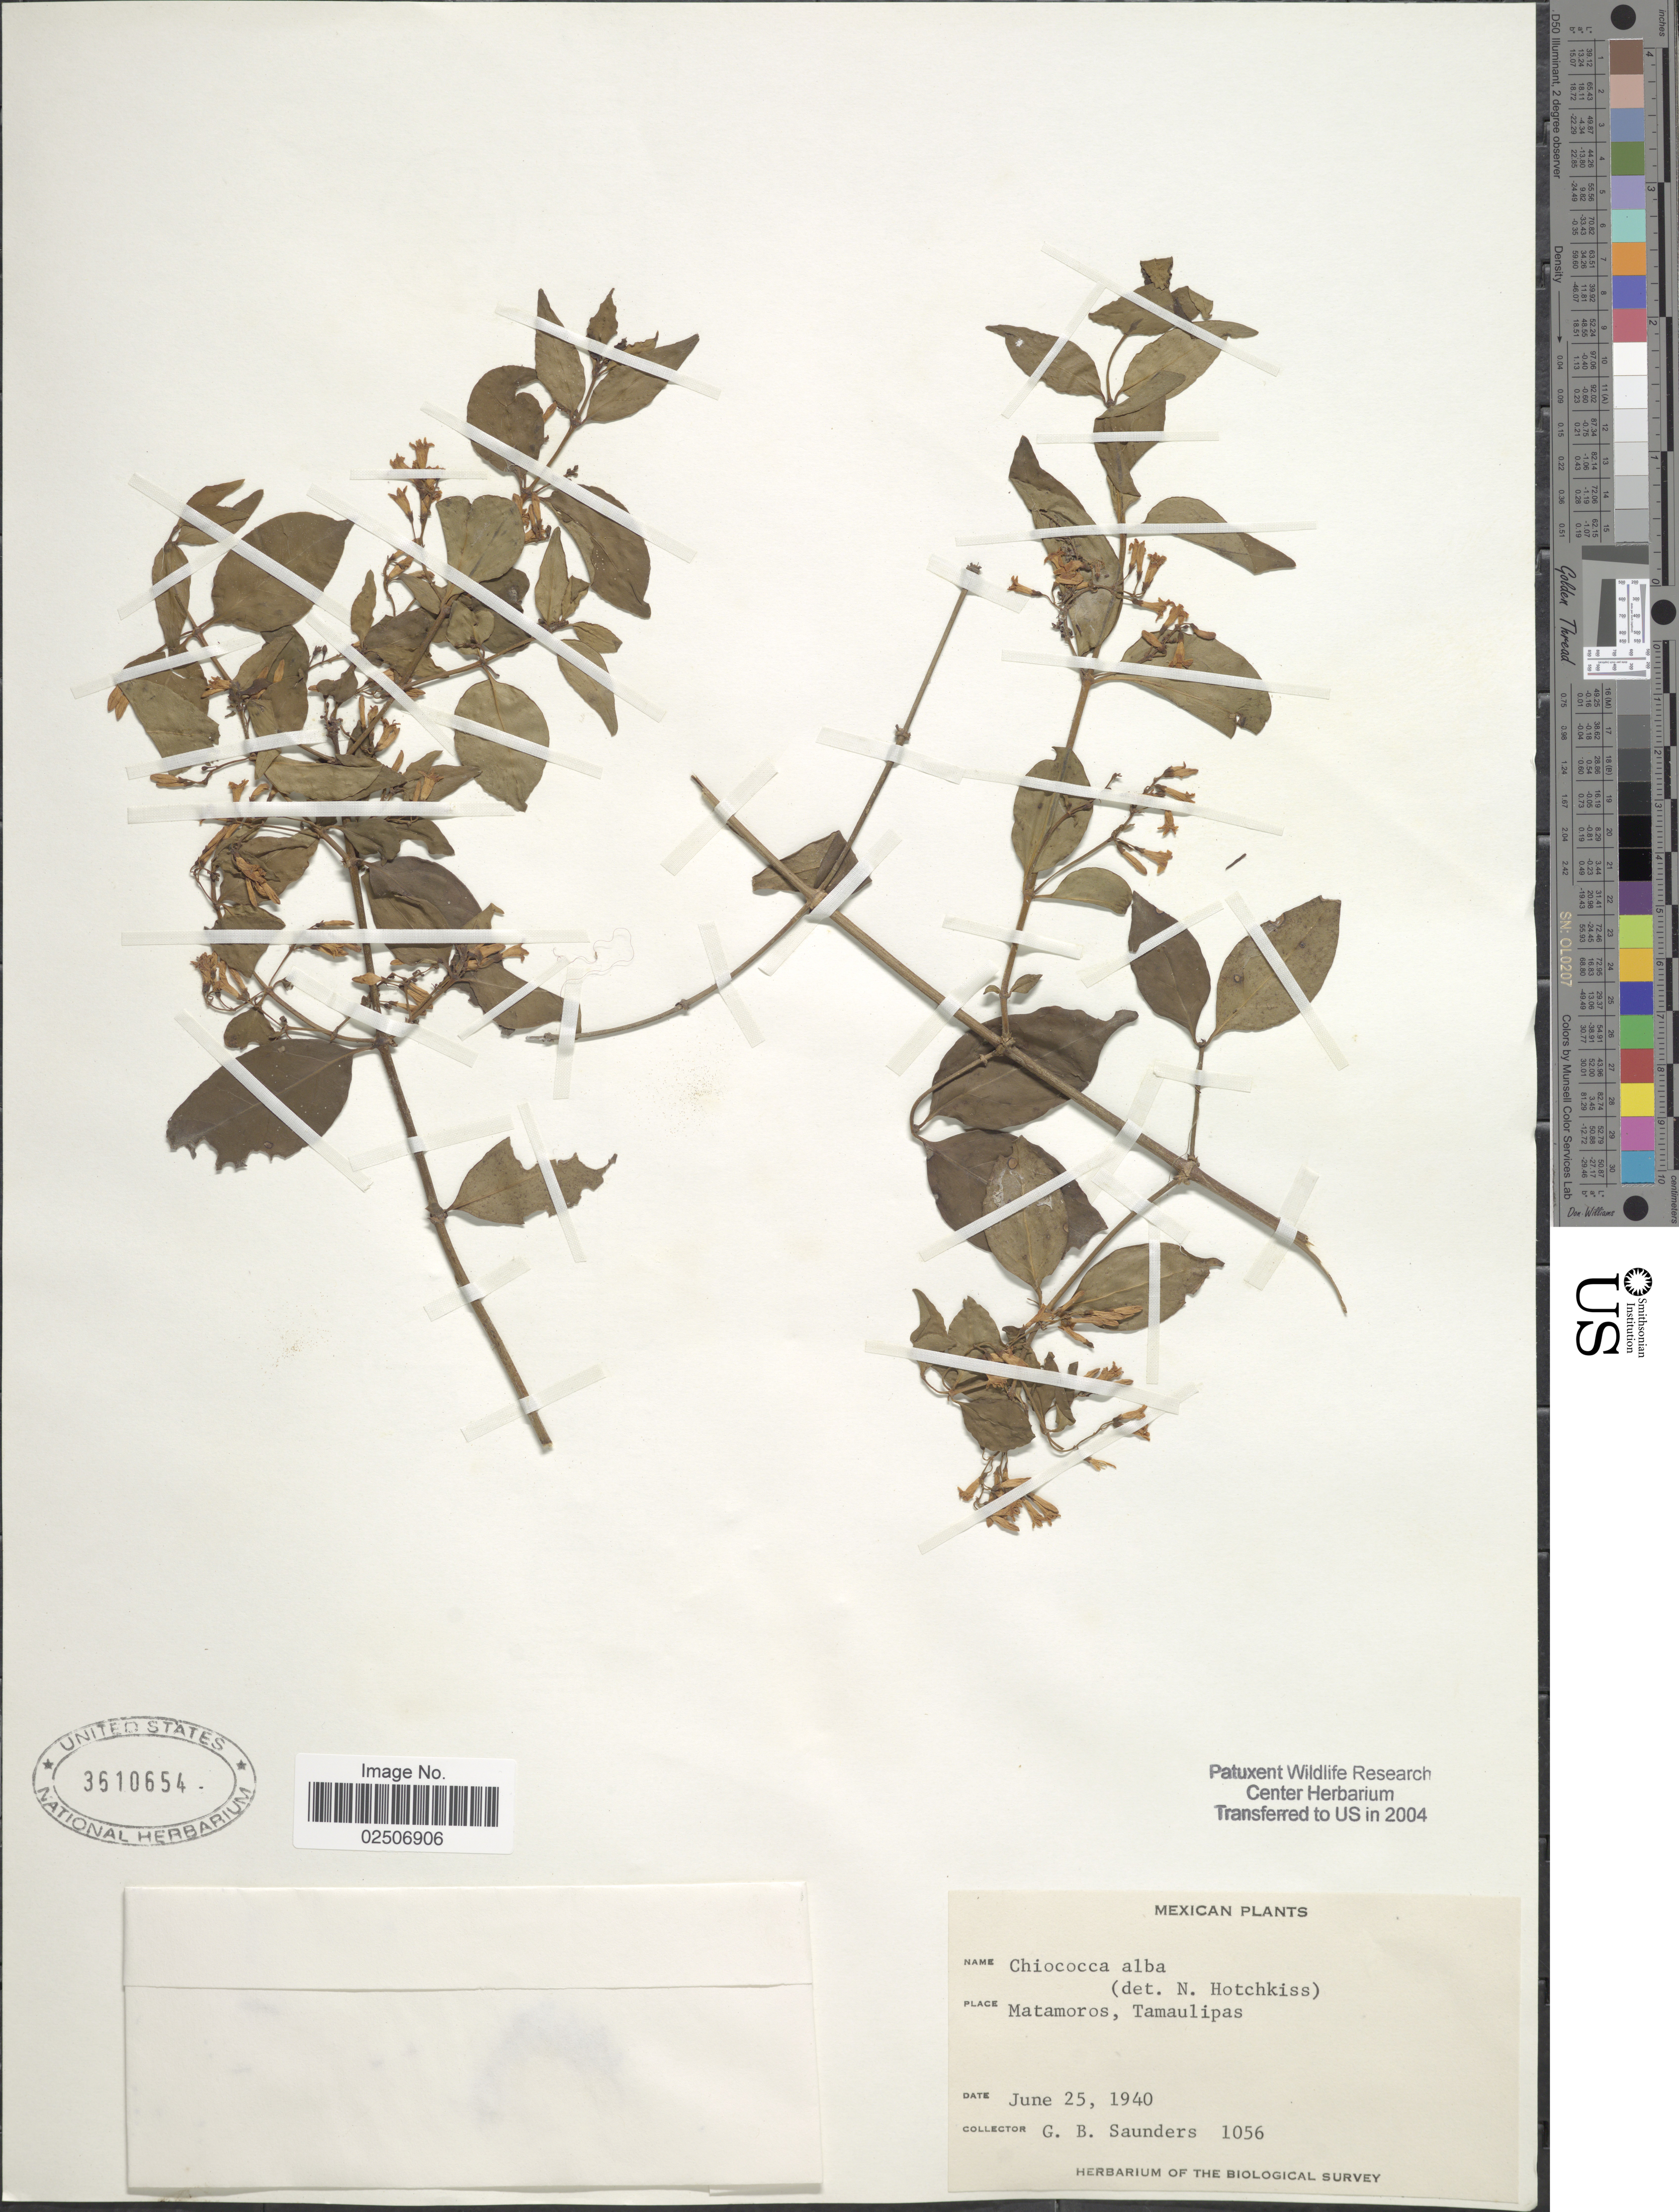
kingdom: Plantae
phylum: Tracheophyta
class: Magnoliopsida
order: Gentianales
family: Rubiaceae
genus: Chiococca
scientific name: Chiococca alba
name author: (L.) Hitchc.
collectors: G. B. Saunders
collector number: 1056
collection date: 1940-06-25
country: Mexico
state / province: Tamaulipas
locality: Matamoros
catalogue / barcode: US 3610654